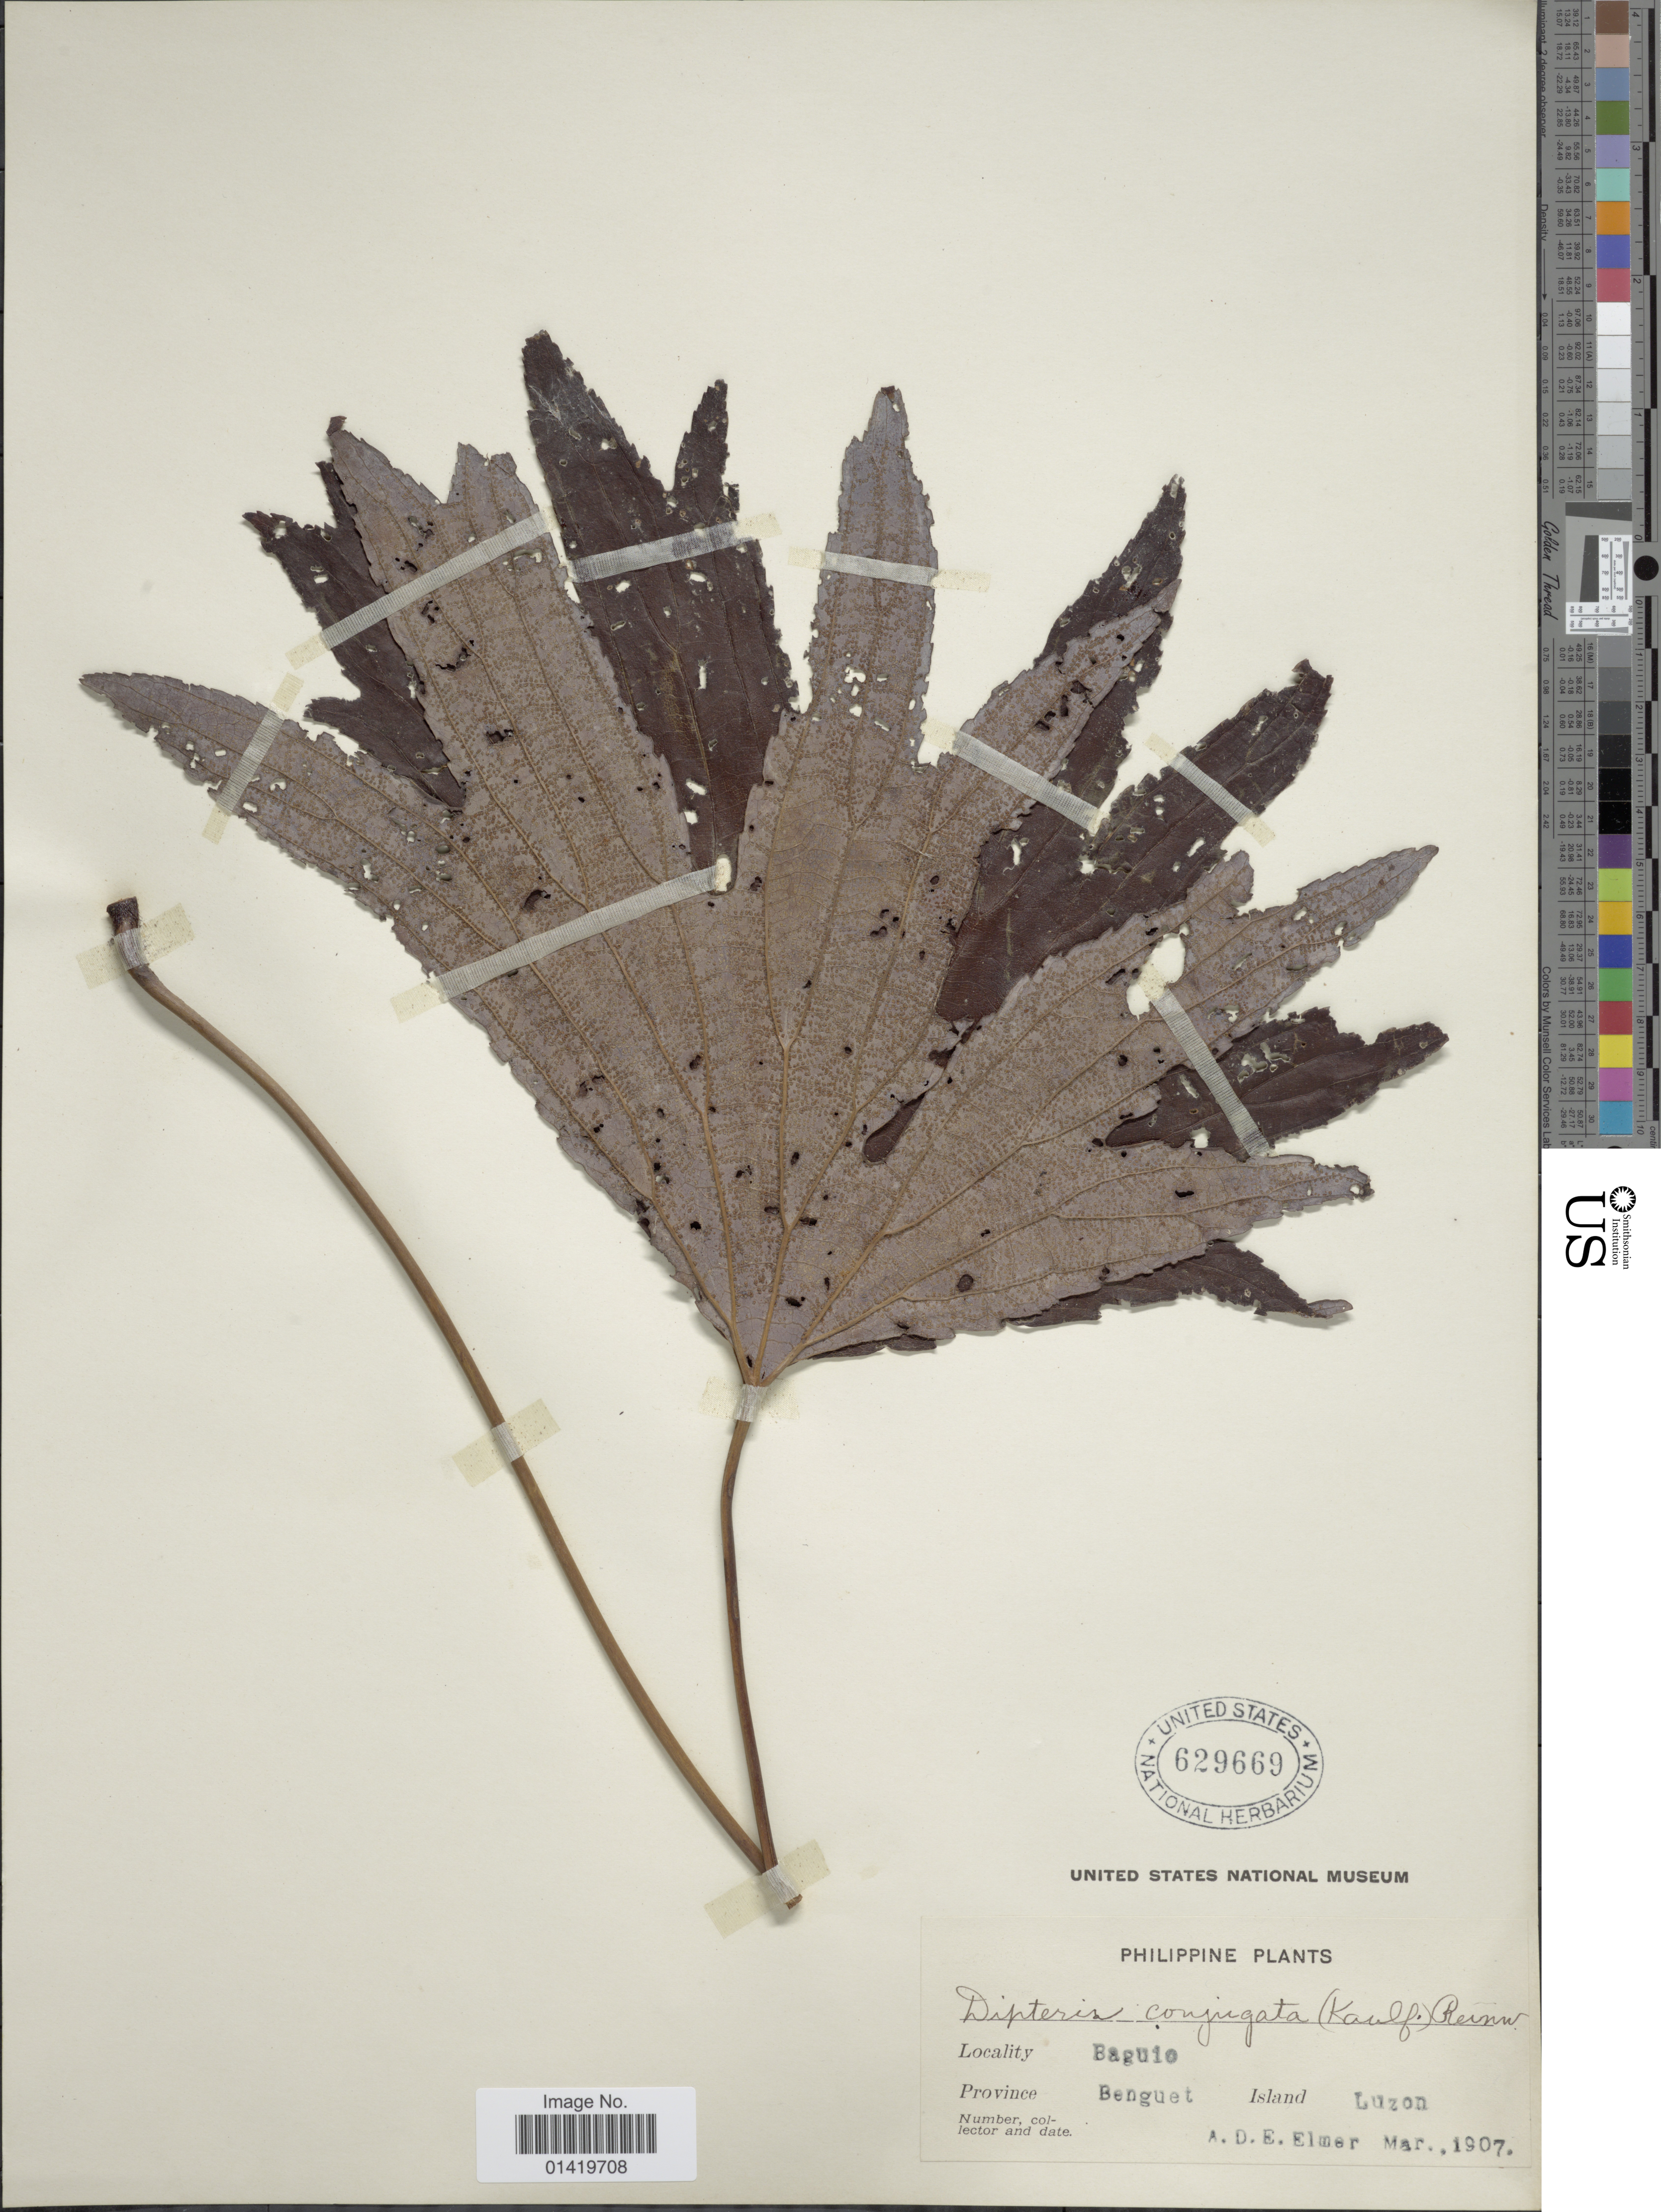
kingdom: Plantae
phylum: Tracheophyta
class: Polypodiopsida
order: Gleicheniales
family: Dipteridaceae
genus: Dipteris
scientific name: Dipteris conjugata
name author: Reinw.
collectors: A. D. E. Elmer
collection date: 1907-03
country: Philippines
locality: Baguio. Benguet. Island Luzon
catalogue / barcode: US 629669